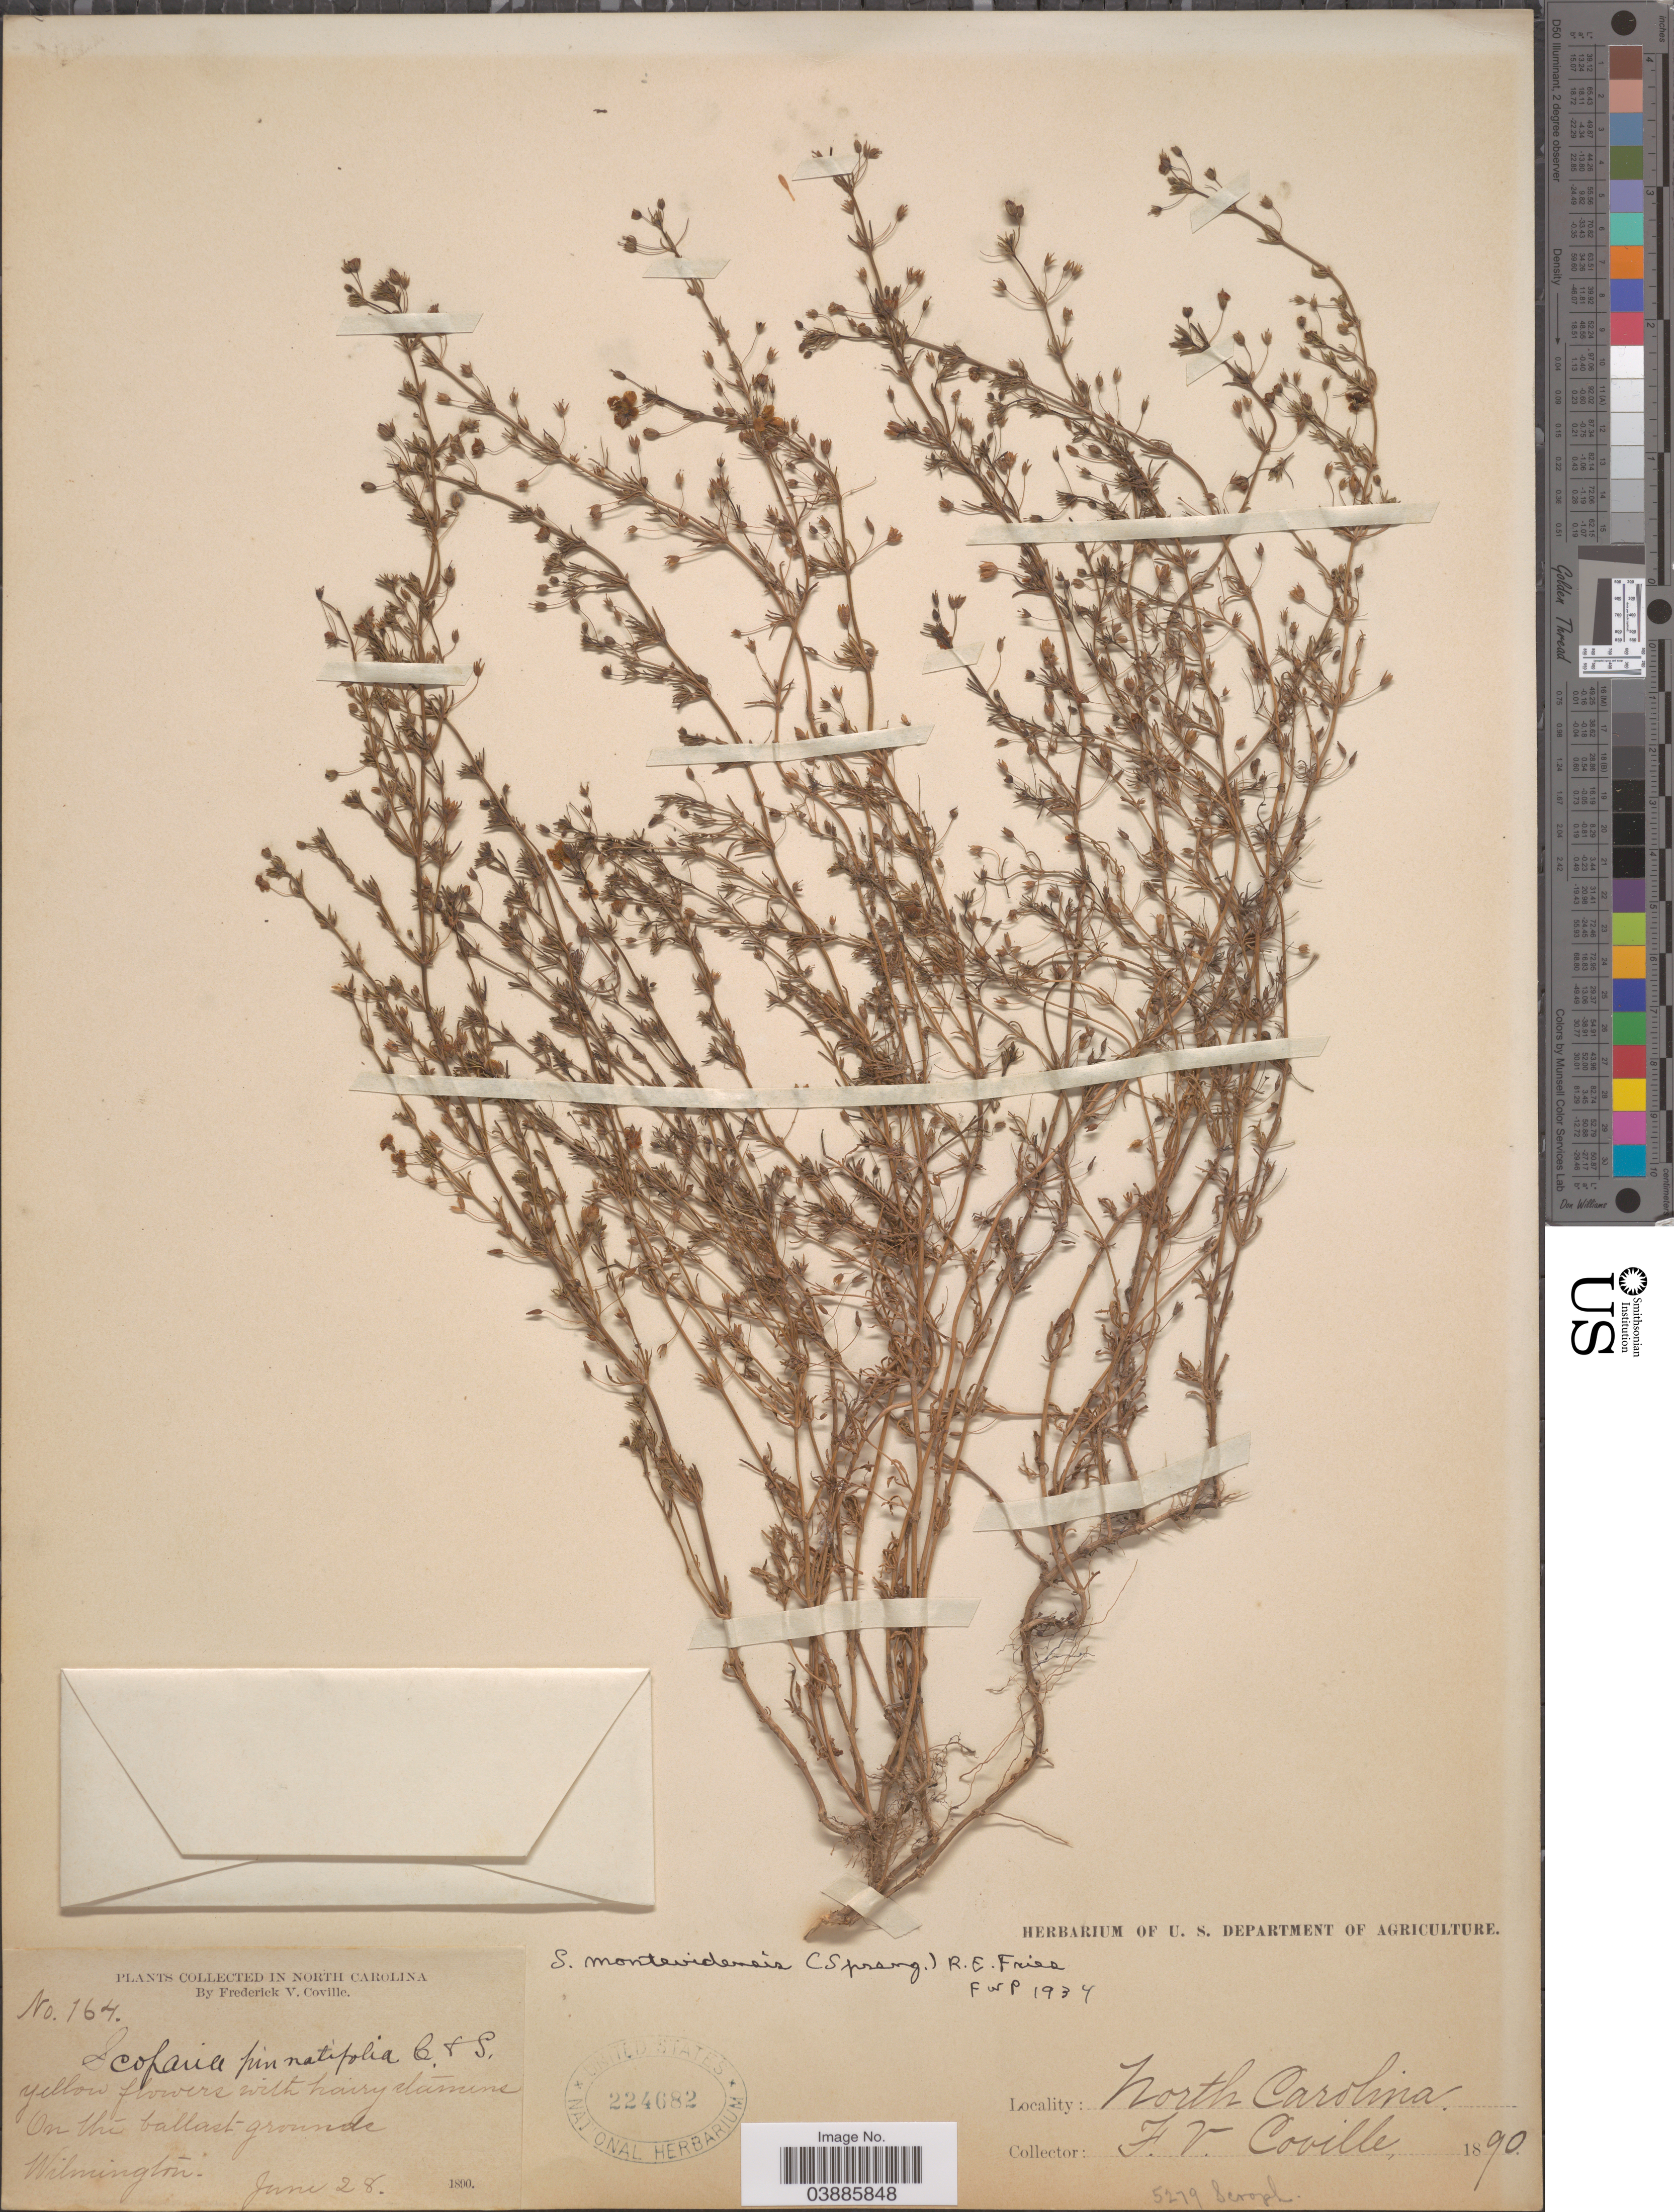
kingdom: Plantae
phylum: Tracheophyta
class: Magnoliopsida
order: Lamiales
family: Plantaginaceae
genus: Scoparia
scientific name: Scoparia montevidensis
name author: (Spreng.) R.E. Fr.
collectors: F. V. Coville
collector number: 164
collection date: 1890-06-28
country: United States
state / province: North Carolina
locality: On the ballast grounds. Wilmington.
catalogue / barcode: US 224682